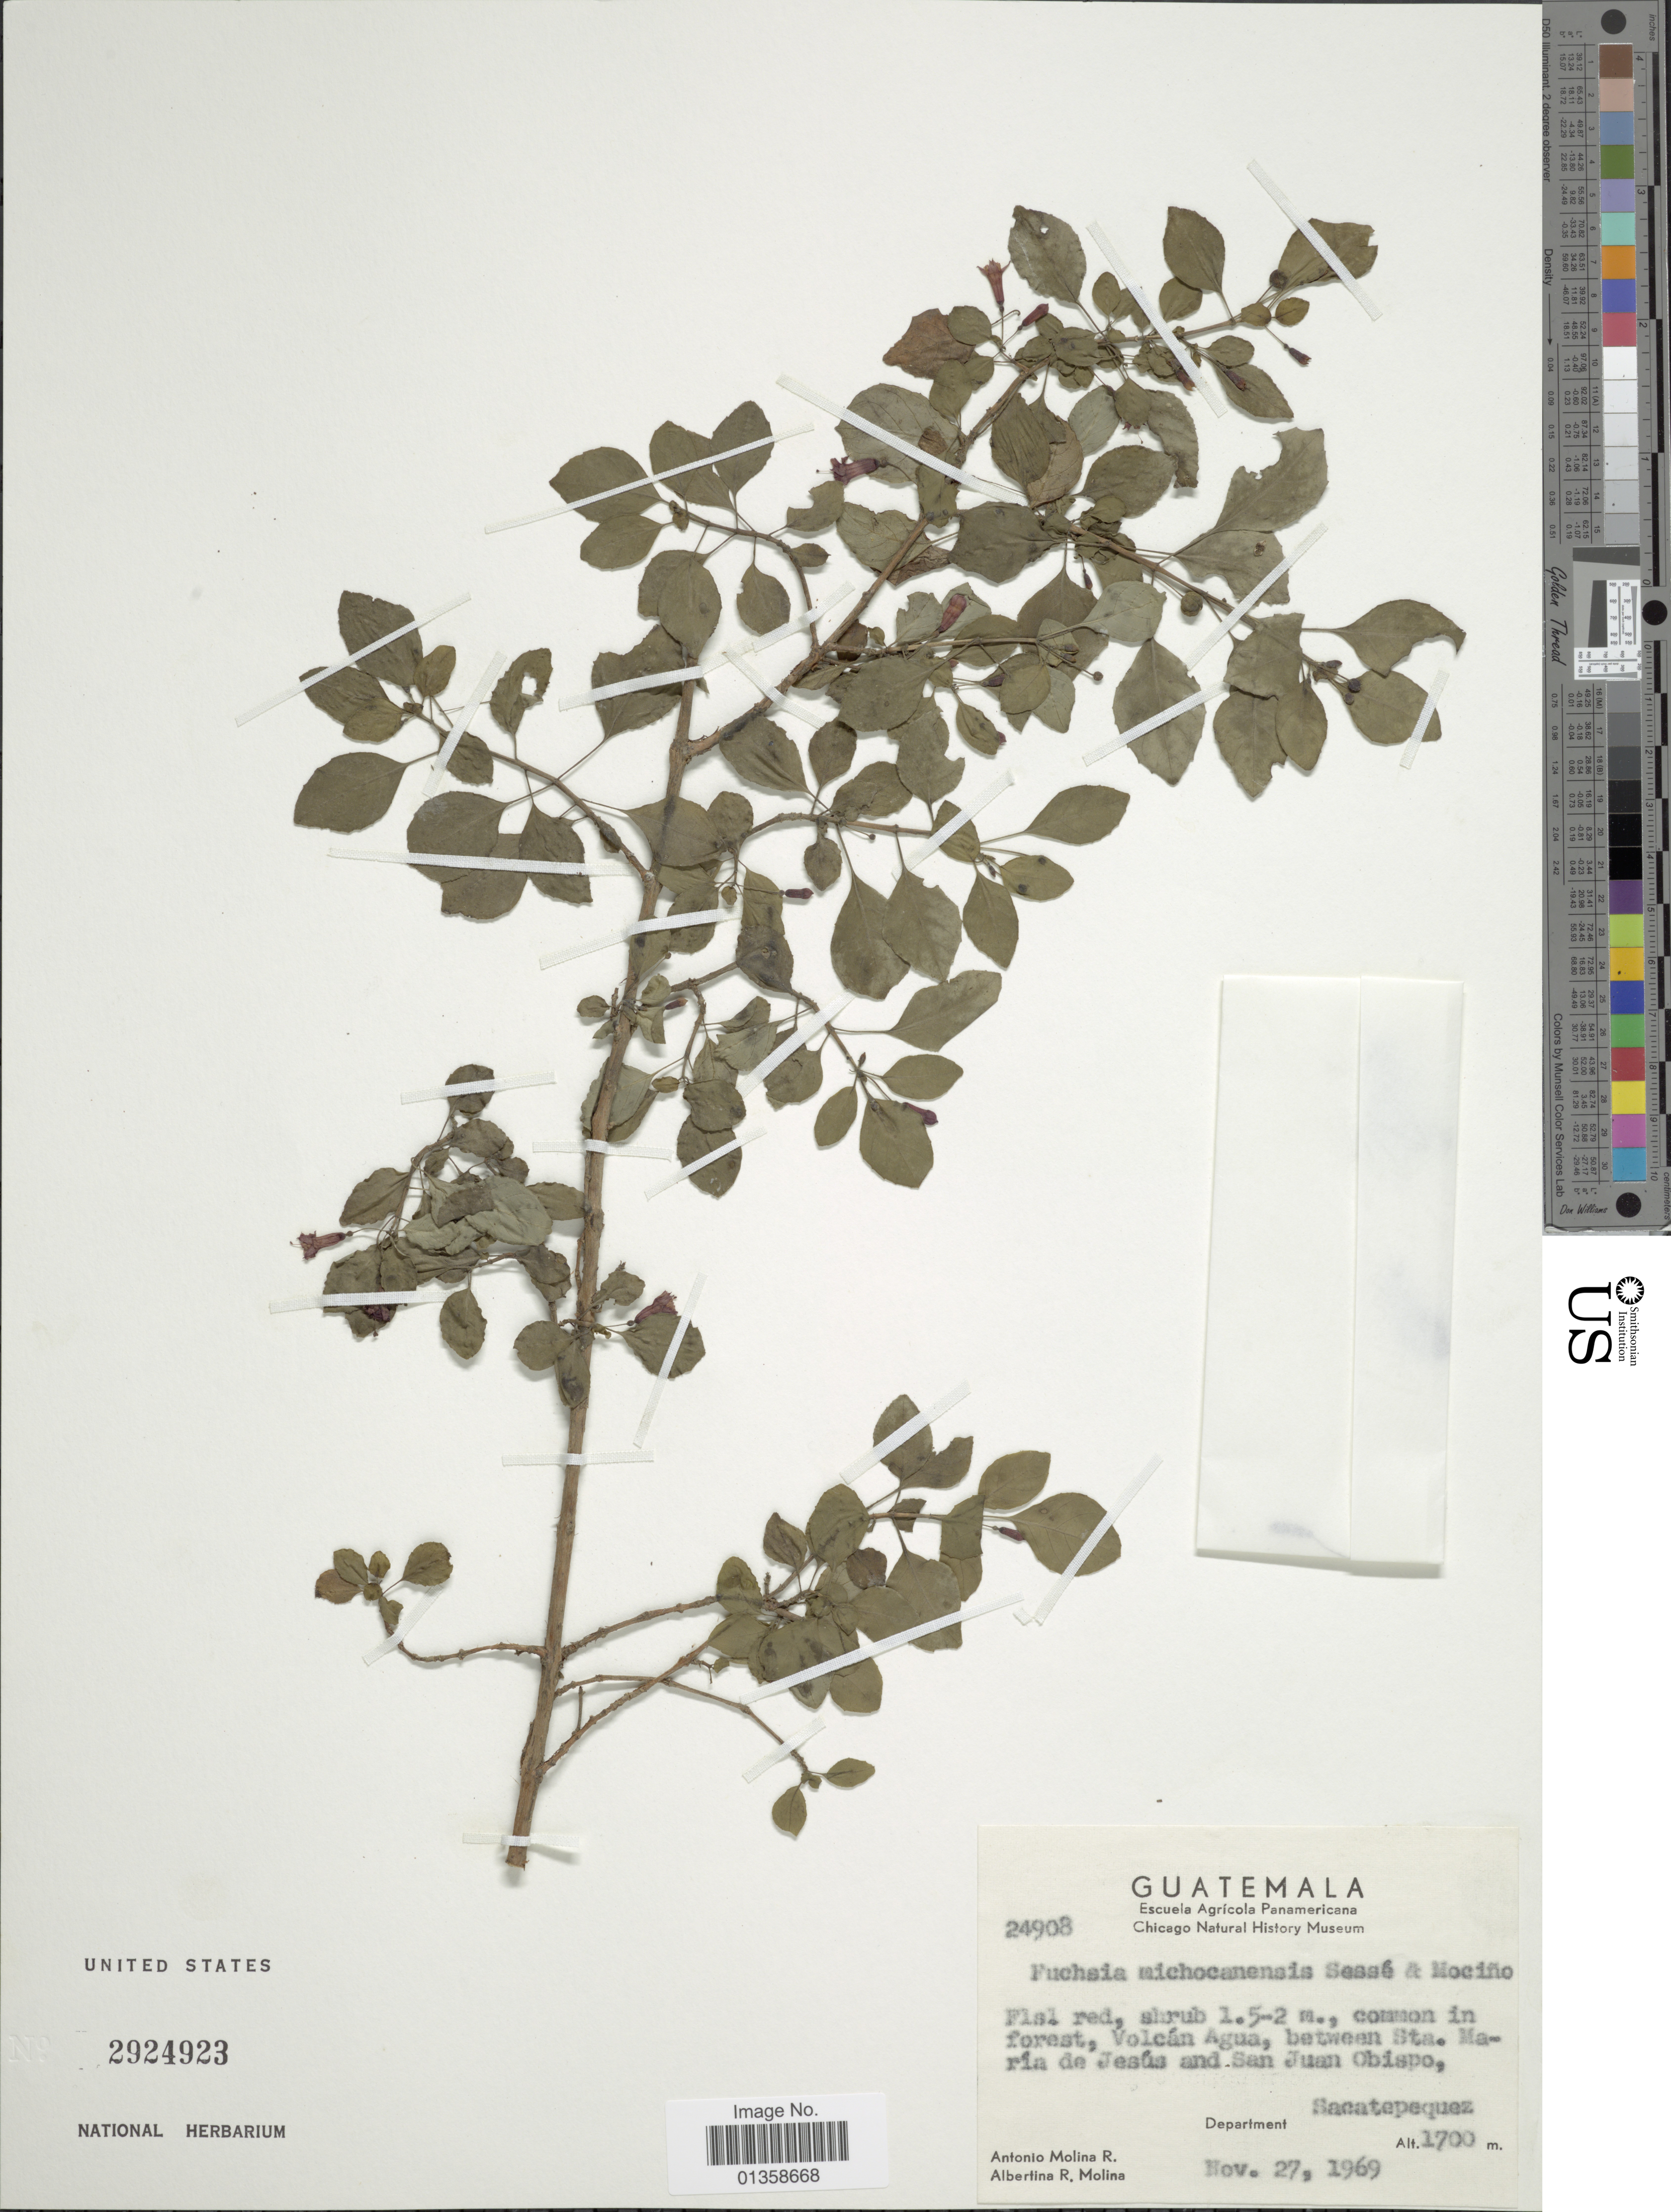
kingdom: Plantae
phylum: Tracheophyta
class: Magnoliopsida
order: Myrtales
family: Onagraceae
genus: Fuchsia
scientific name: Fuchsia encliandra subsp. tetradactyla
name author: (Lindl.) Breedlove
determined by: Berry, P. E., (WIS), University of Wisconsin - Madison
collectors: A. Molina R. & A. R. Molina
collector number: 24908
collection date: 1969-11-27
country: Guatemala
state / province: Sacatepéquez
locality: Volcán Agua, between Sta. María de Jesús and San Juan Obispo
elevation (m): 1700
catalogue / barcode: US 2924923